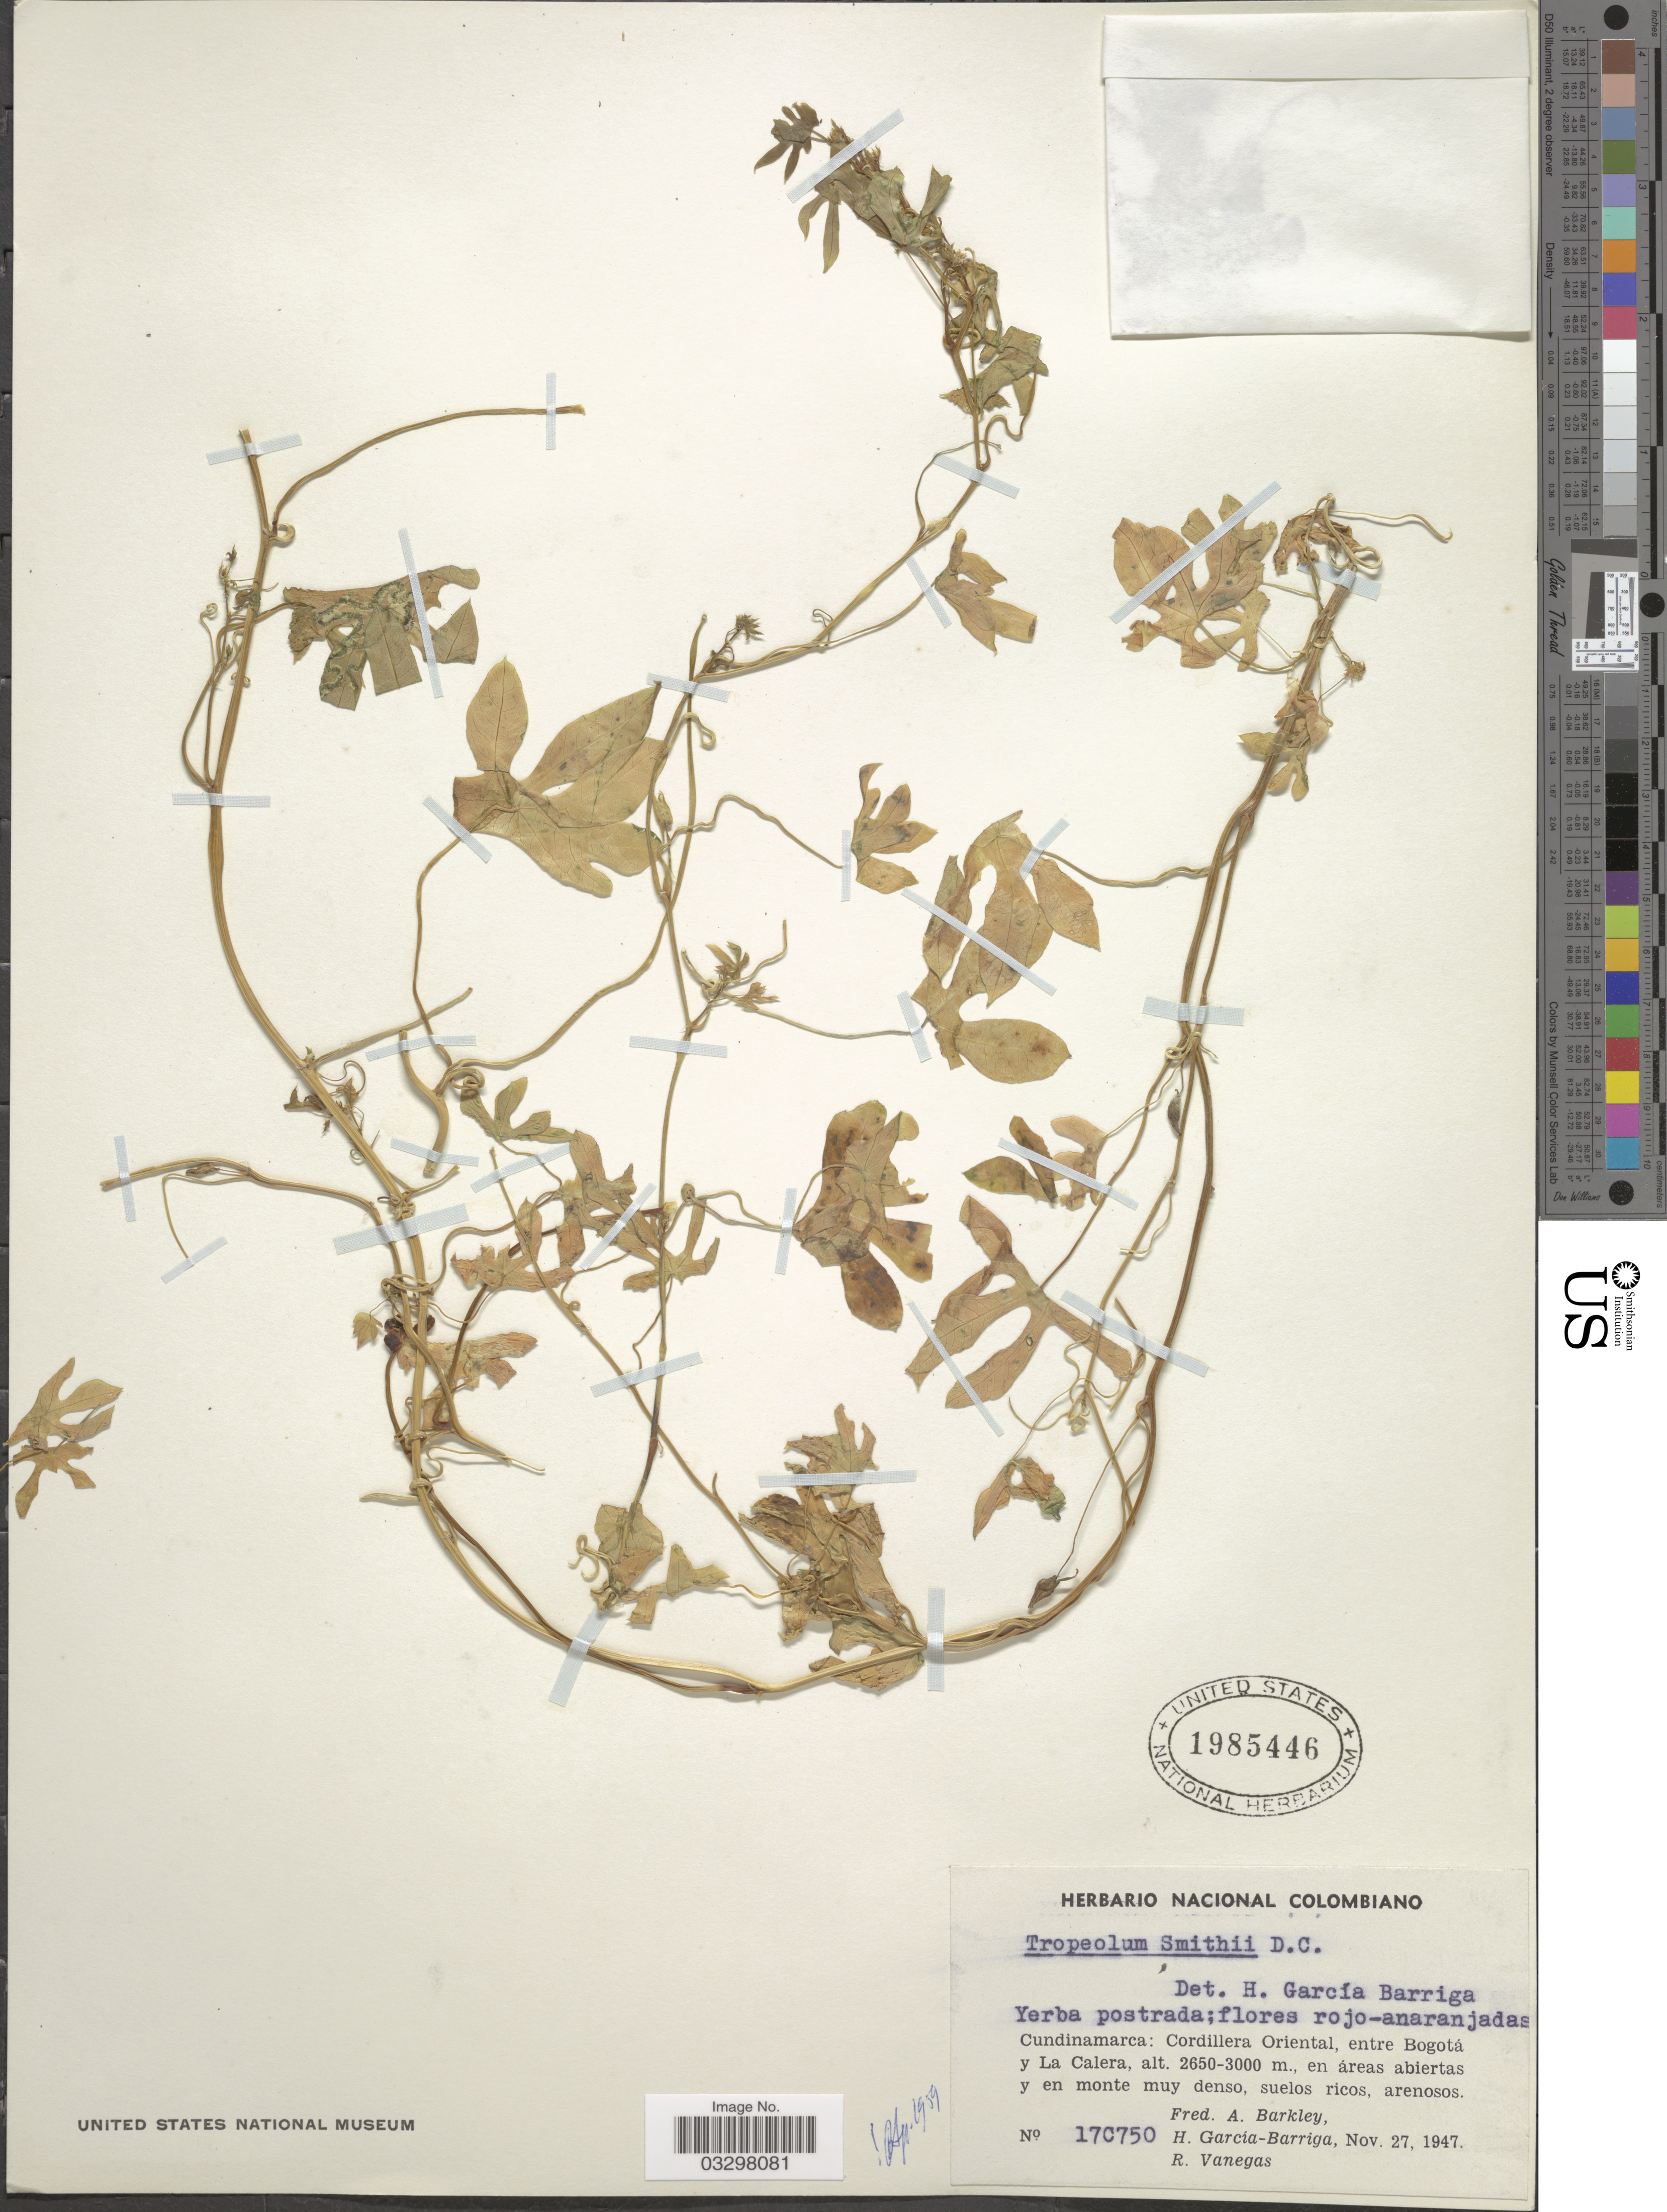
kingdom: Plantae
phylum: Tracheophyta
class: Magnoliopsida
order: Brassicales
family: Tropaeolaceae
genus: Tropaeolum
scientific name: Tropaeolum smithii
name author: DC.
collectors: F. A. Barkley, H. García Barriga & R. Vanegas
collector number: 17C750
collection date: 1947-11-27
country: Colombia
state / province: Cundinamarca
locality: Cordillera Oriental, entre Bogotá y La Calera.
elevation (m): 2650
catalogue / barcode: US 1985446